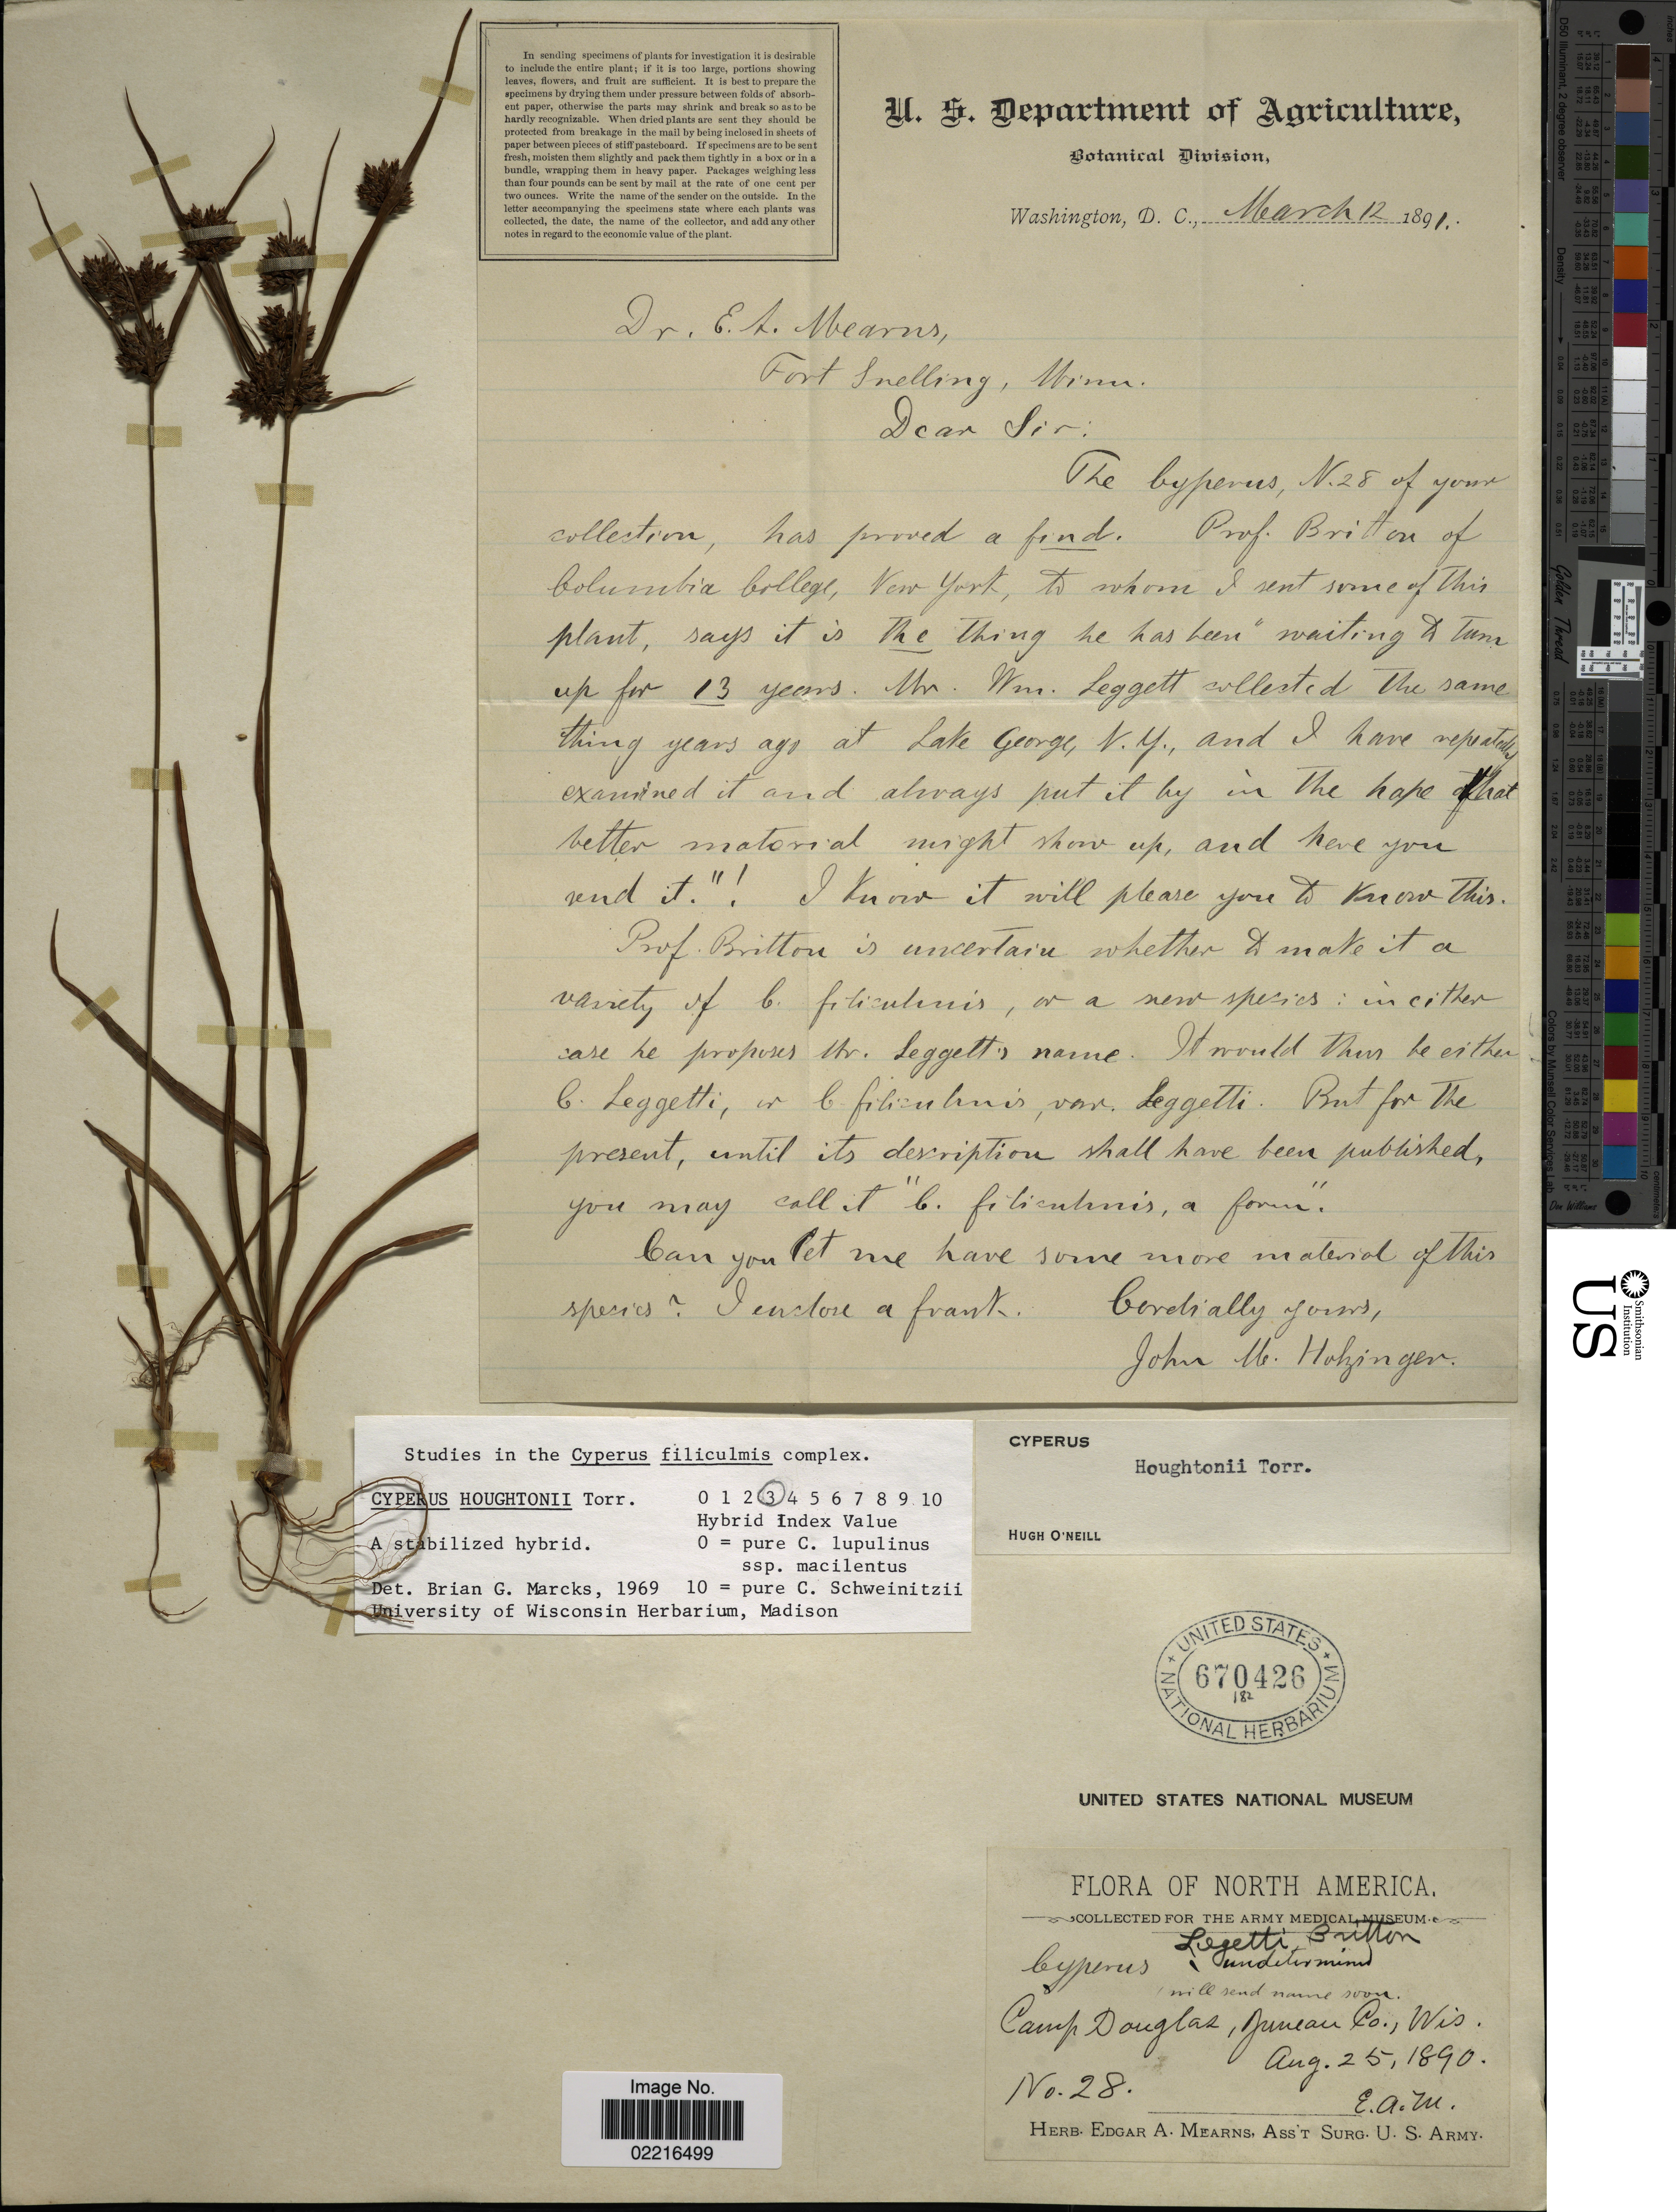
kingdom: Plantae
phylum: Tracheophyta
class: Liliopsida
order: Poales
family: Cyperaceae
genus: Cyperus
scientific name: Cyperus houghtonii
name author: Torr.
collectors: E. A. Mearns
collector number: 28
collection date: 1890-08-25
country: United States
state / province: Wisconsin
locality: Camp Douglas, Juneau Co, Wis.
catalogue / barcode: US 670426